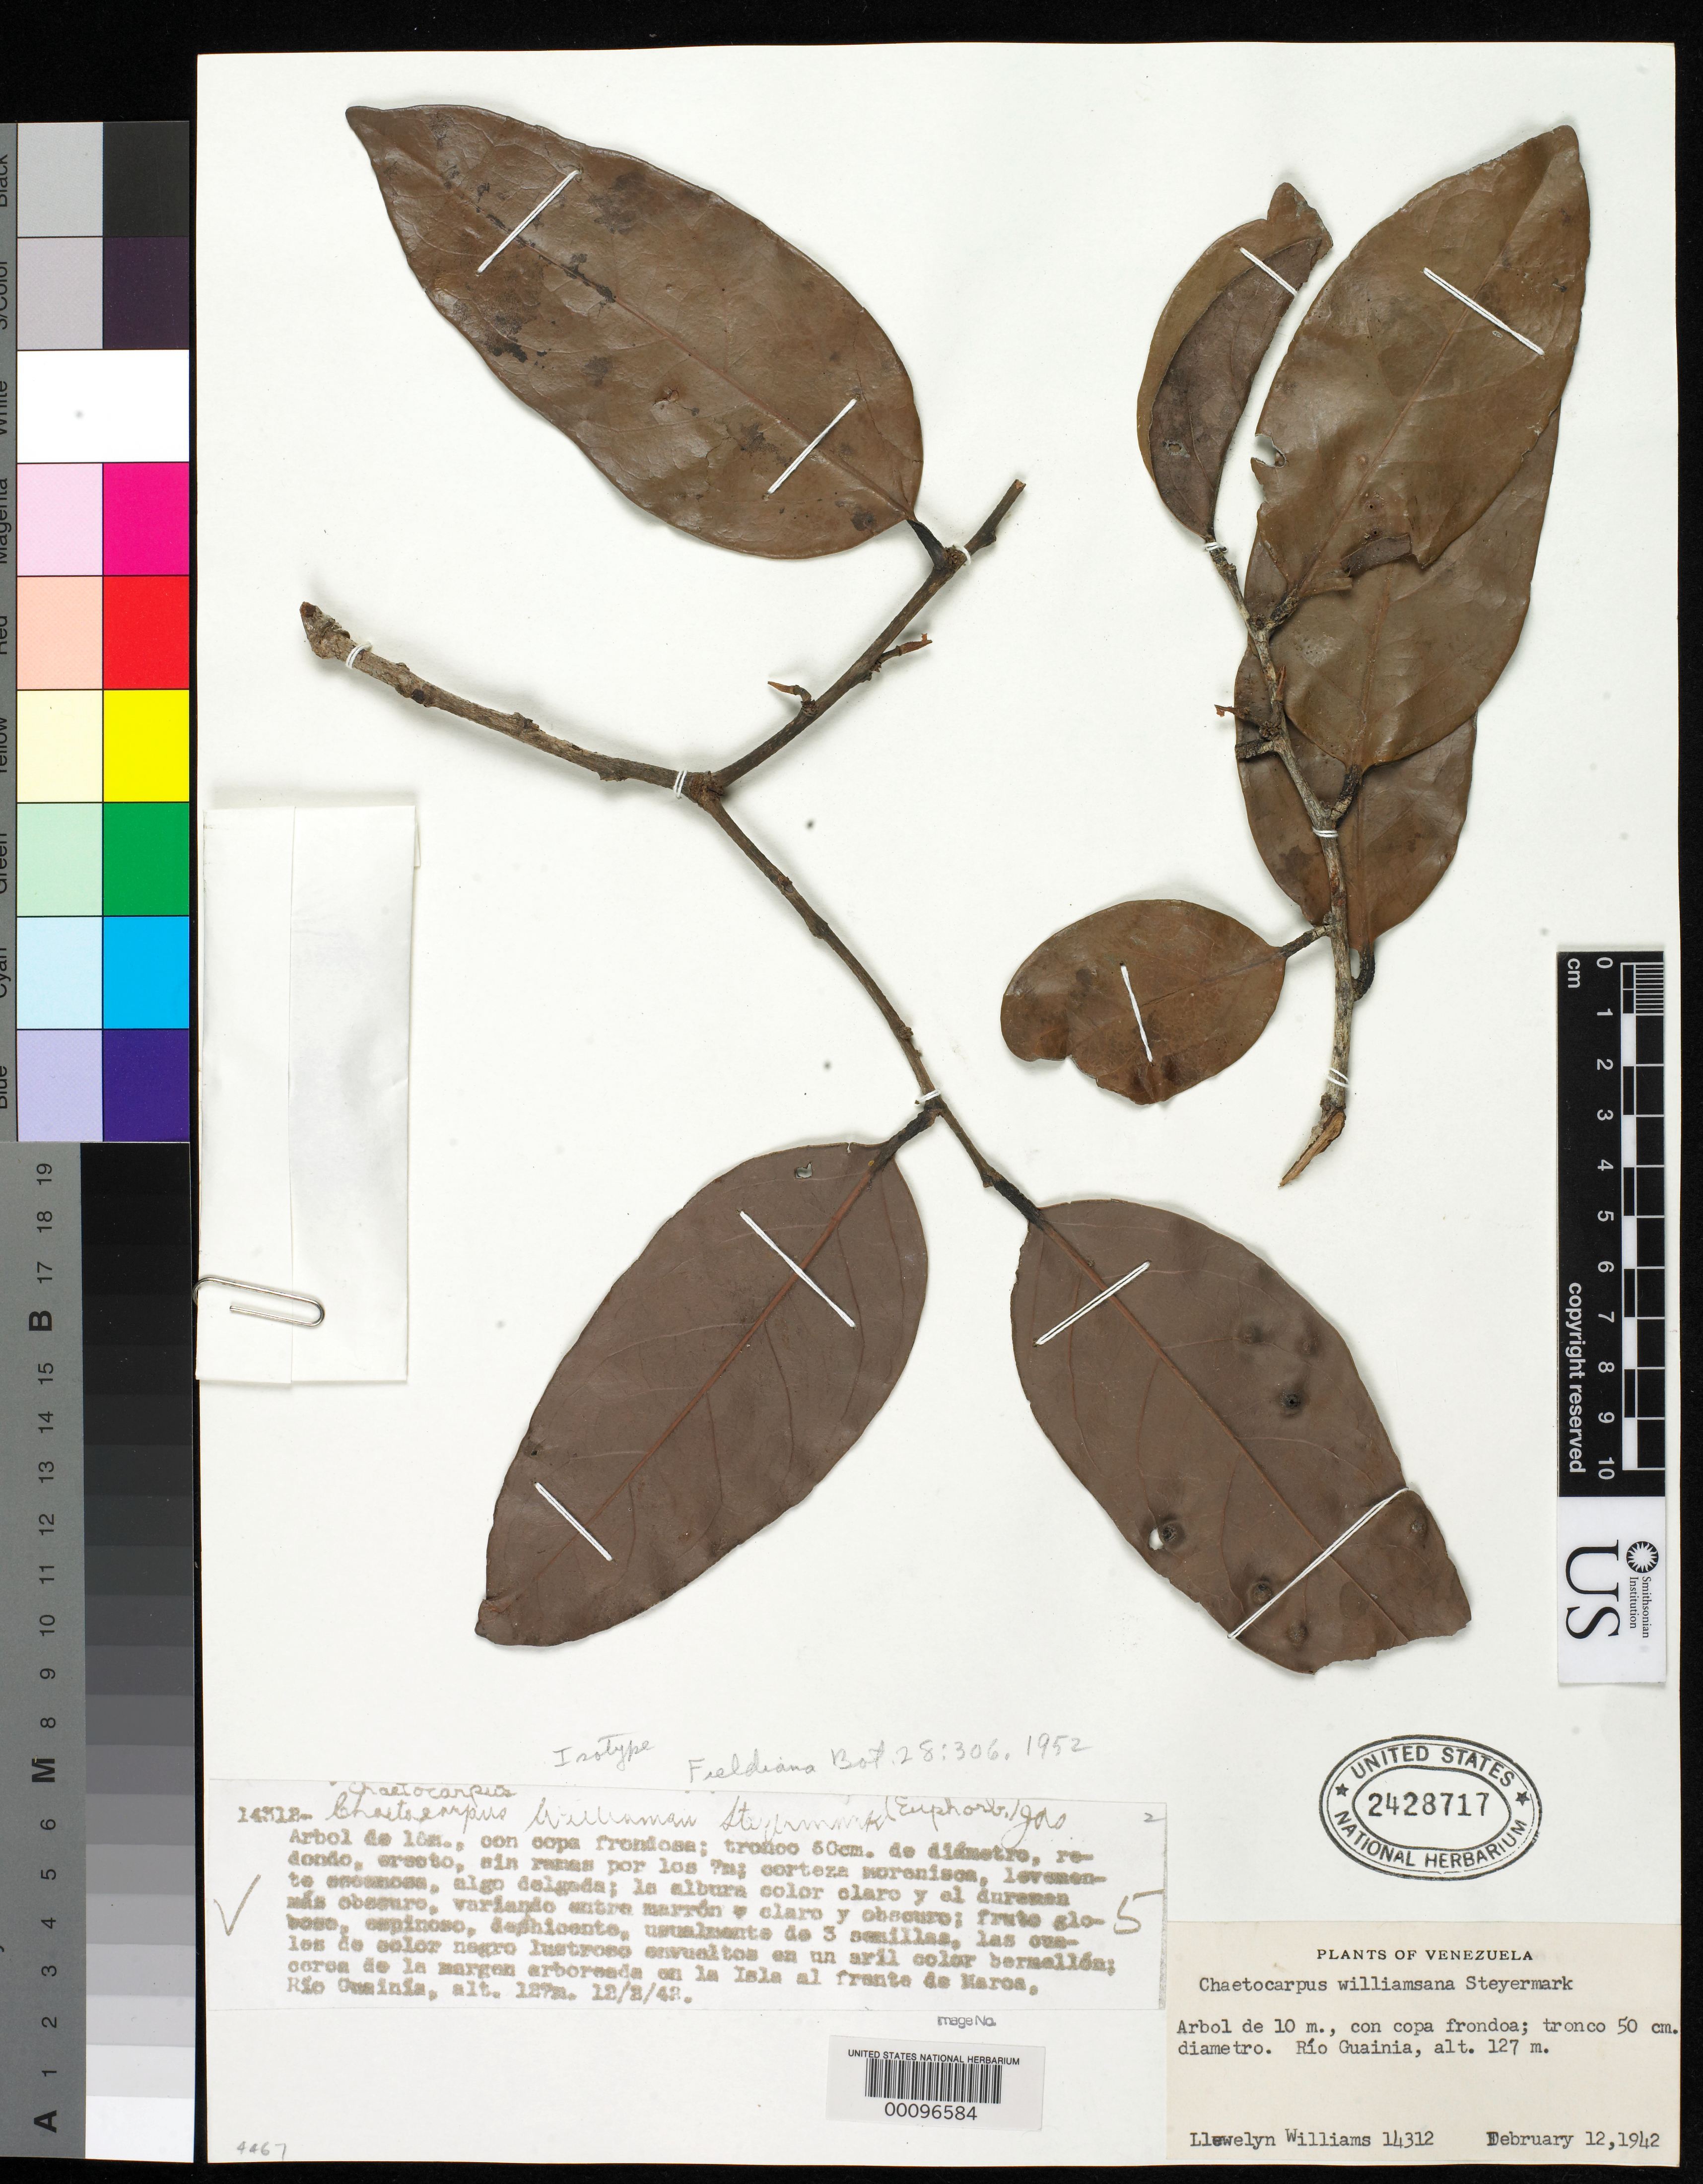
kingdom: Plantae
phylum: Tracheophyta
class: Magnoliopsida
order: Malpighiales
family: Peraceae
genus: Chaetocarpus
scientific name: Chaetocarpus williamsii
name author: Steyerm.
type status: Isotype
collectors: Ll. Williams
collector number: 14312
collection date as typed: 12 Feb 1942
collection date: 1942-02-12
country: Venezuela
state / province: Mérida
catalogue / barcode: US 2428717